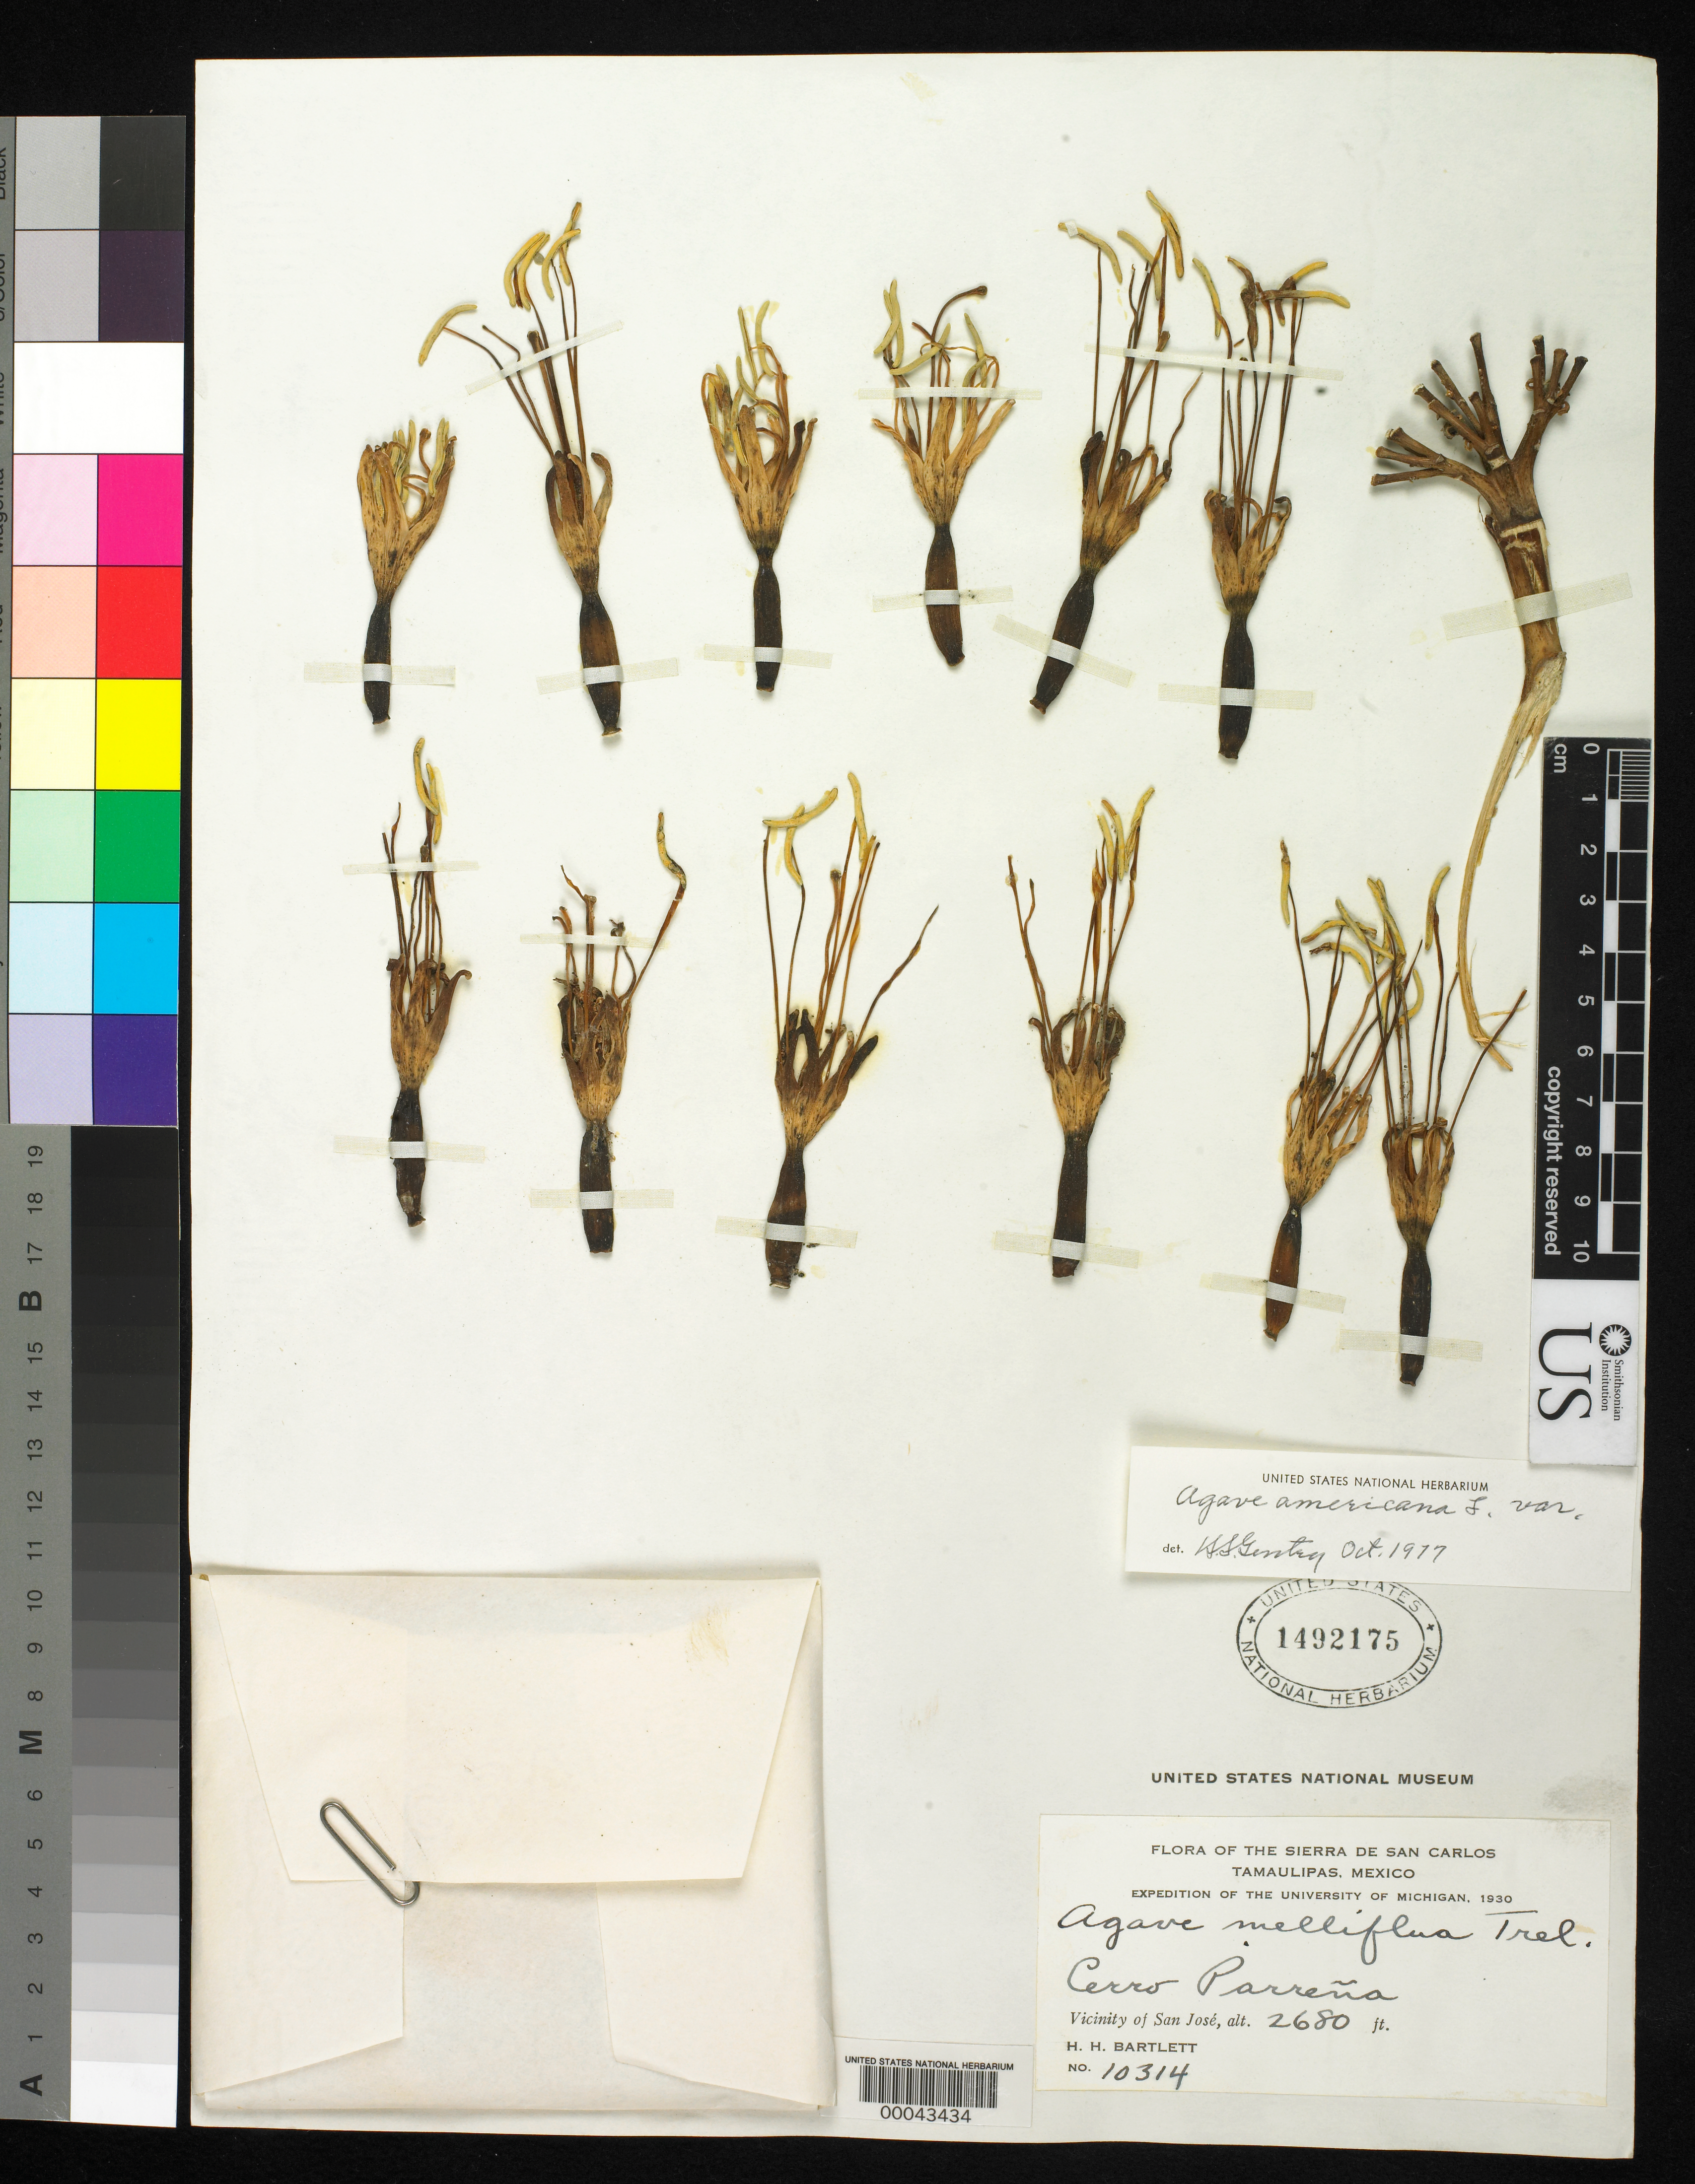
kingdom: Plantae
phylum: Tracheophyta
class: Liliopsida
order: Asparagales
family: Asparagaceae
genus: Agave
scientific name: Agave americana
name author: L.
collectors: H. H. Bartlett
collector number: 10314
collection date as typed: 1930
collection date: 1930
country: Mexico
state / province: Tamaulipas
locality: Sierra de san carlos; vicinity of San Jose; cerro parrena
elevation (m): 817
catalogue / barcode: US 1492175